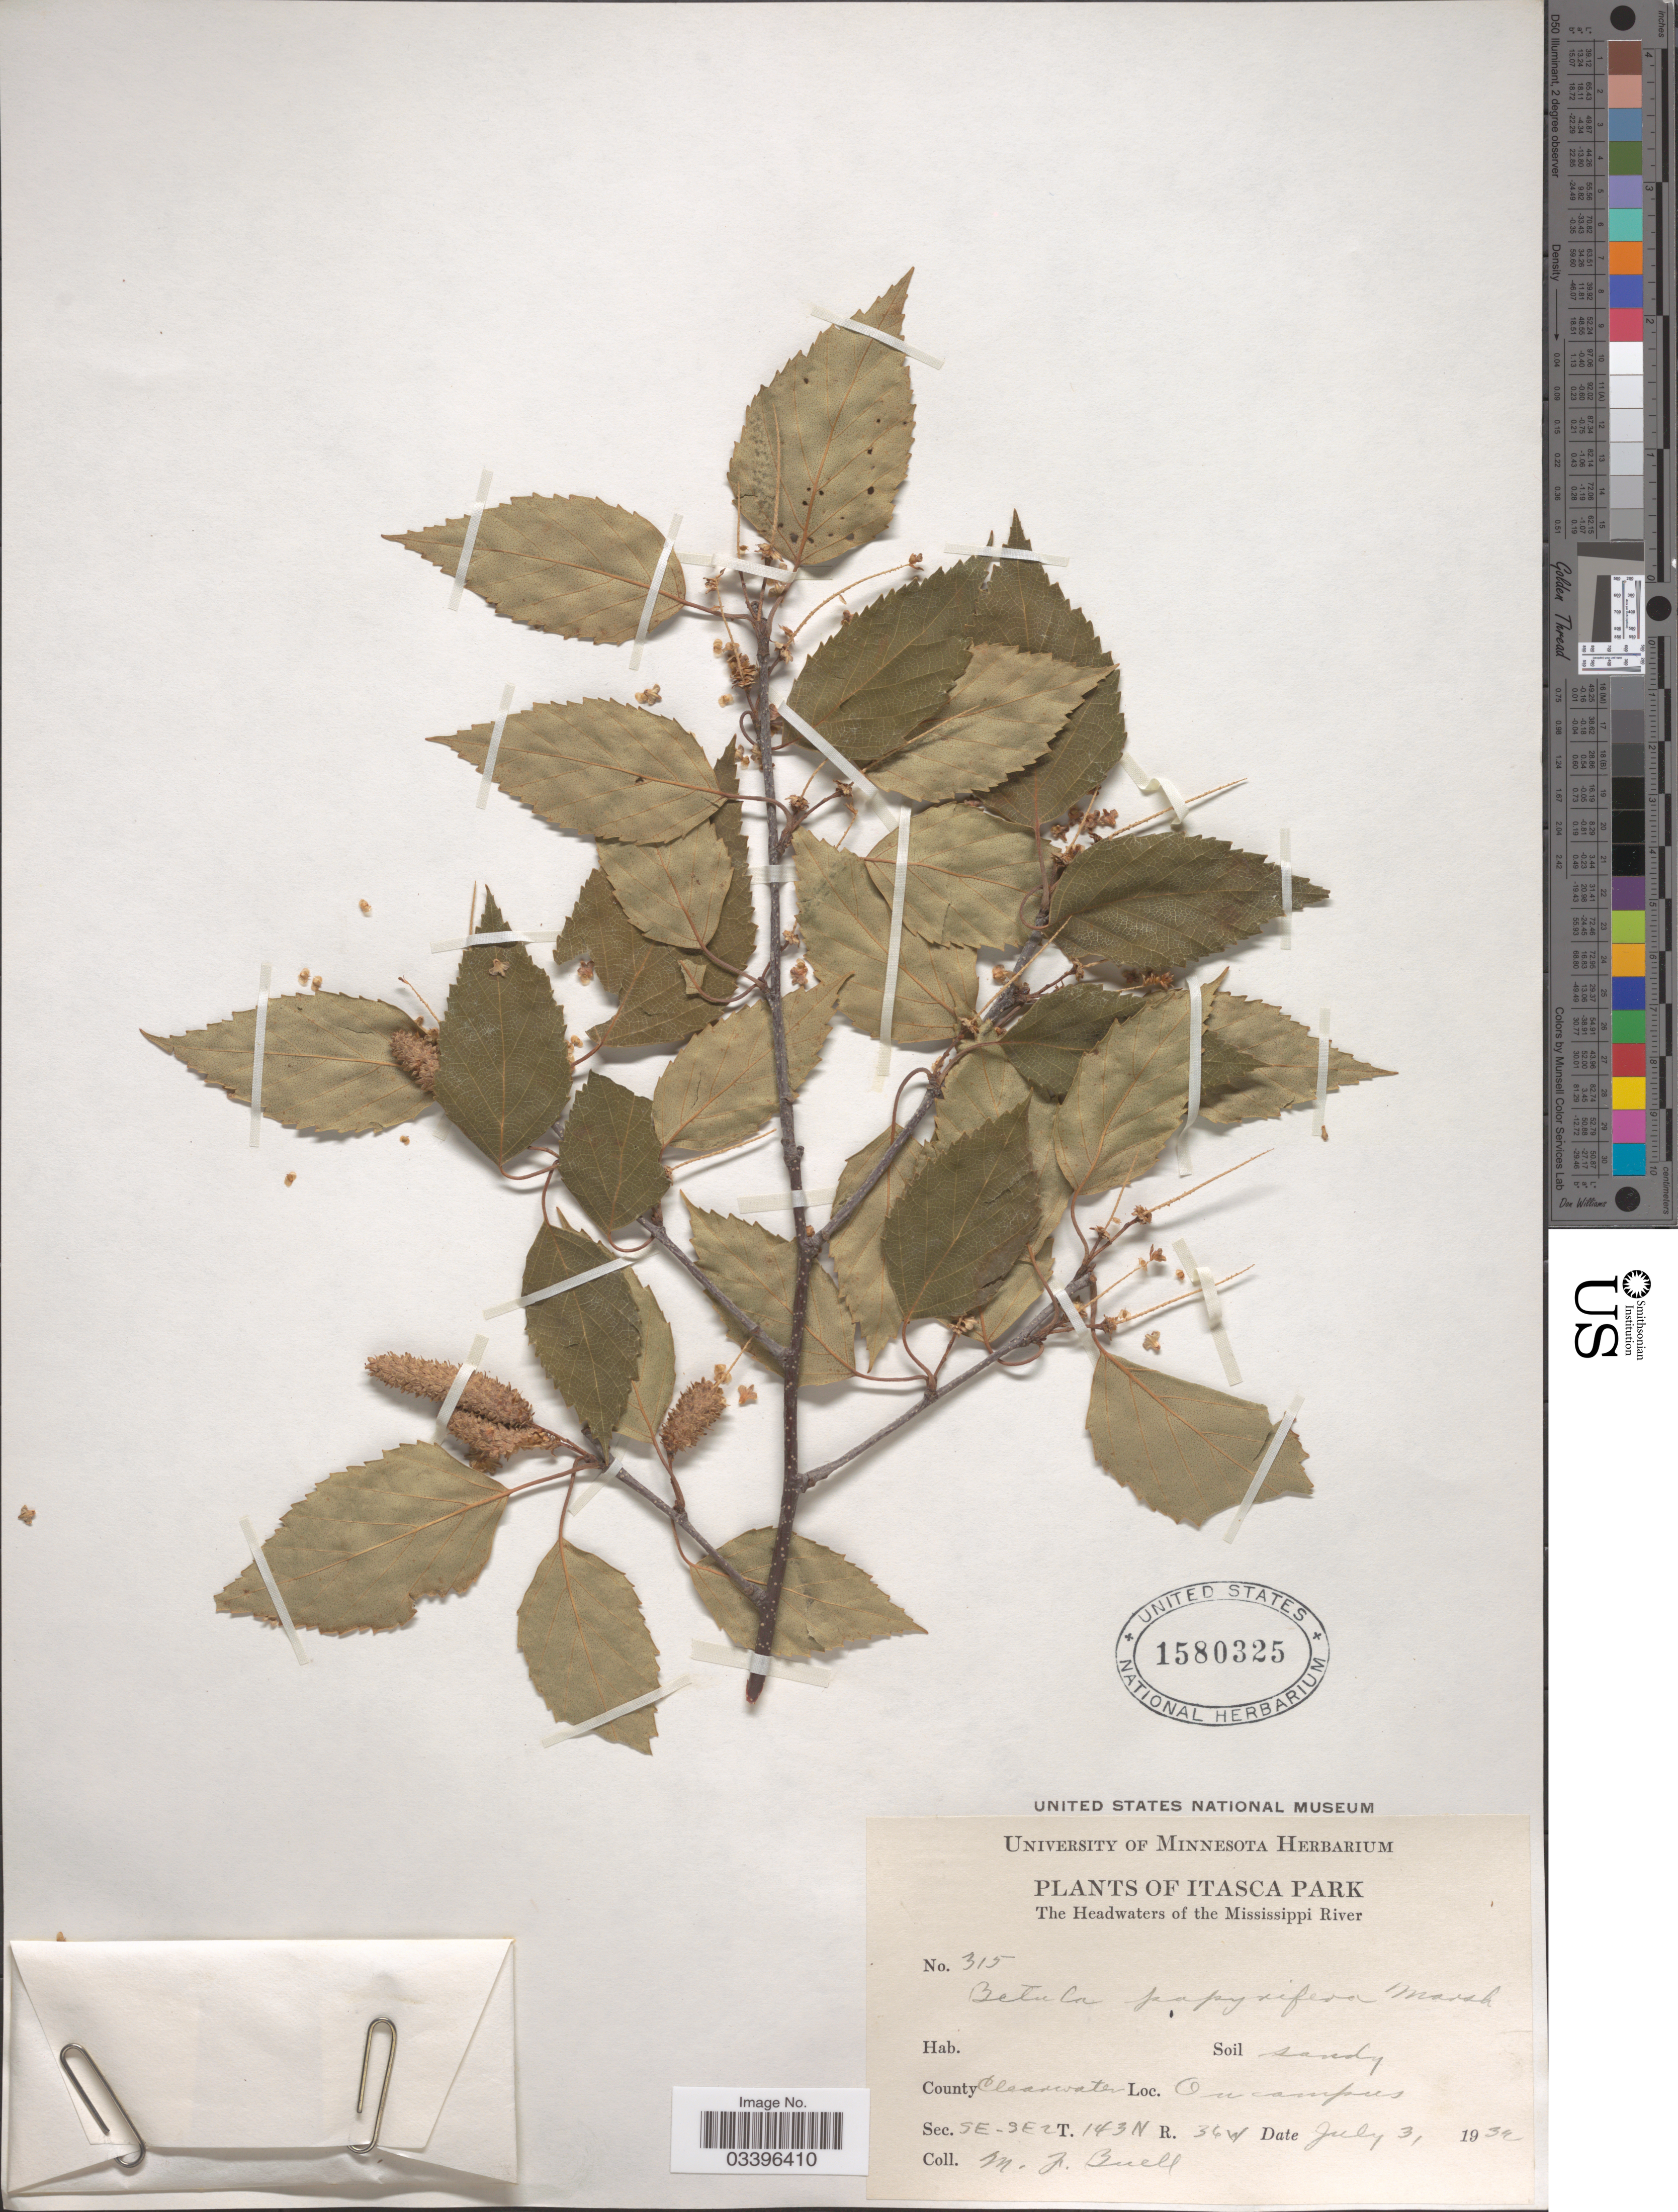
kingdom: Plantae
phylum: Tracheophyta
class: Magnoliopsida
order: Fagales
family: Betulaceae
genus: Betula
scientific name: Betula papyrifera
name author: Marshall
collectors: M. Buell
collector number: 315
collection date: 1932-07-03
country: United States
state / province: Minnesota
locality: Itasca Park. The Headwaters of the Mississippi River. County Clearwater. On campus. Sec. SE-SE2 T. 143N R.36W.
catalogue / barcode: US 1580325